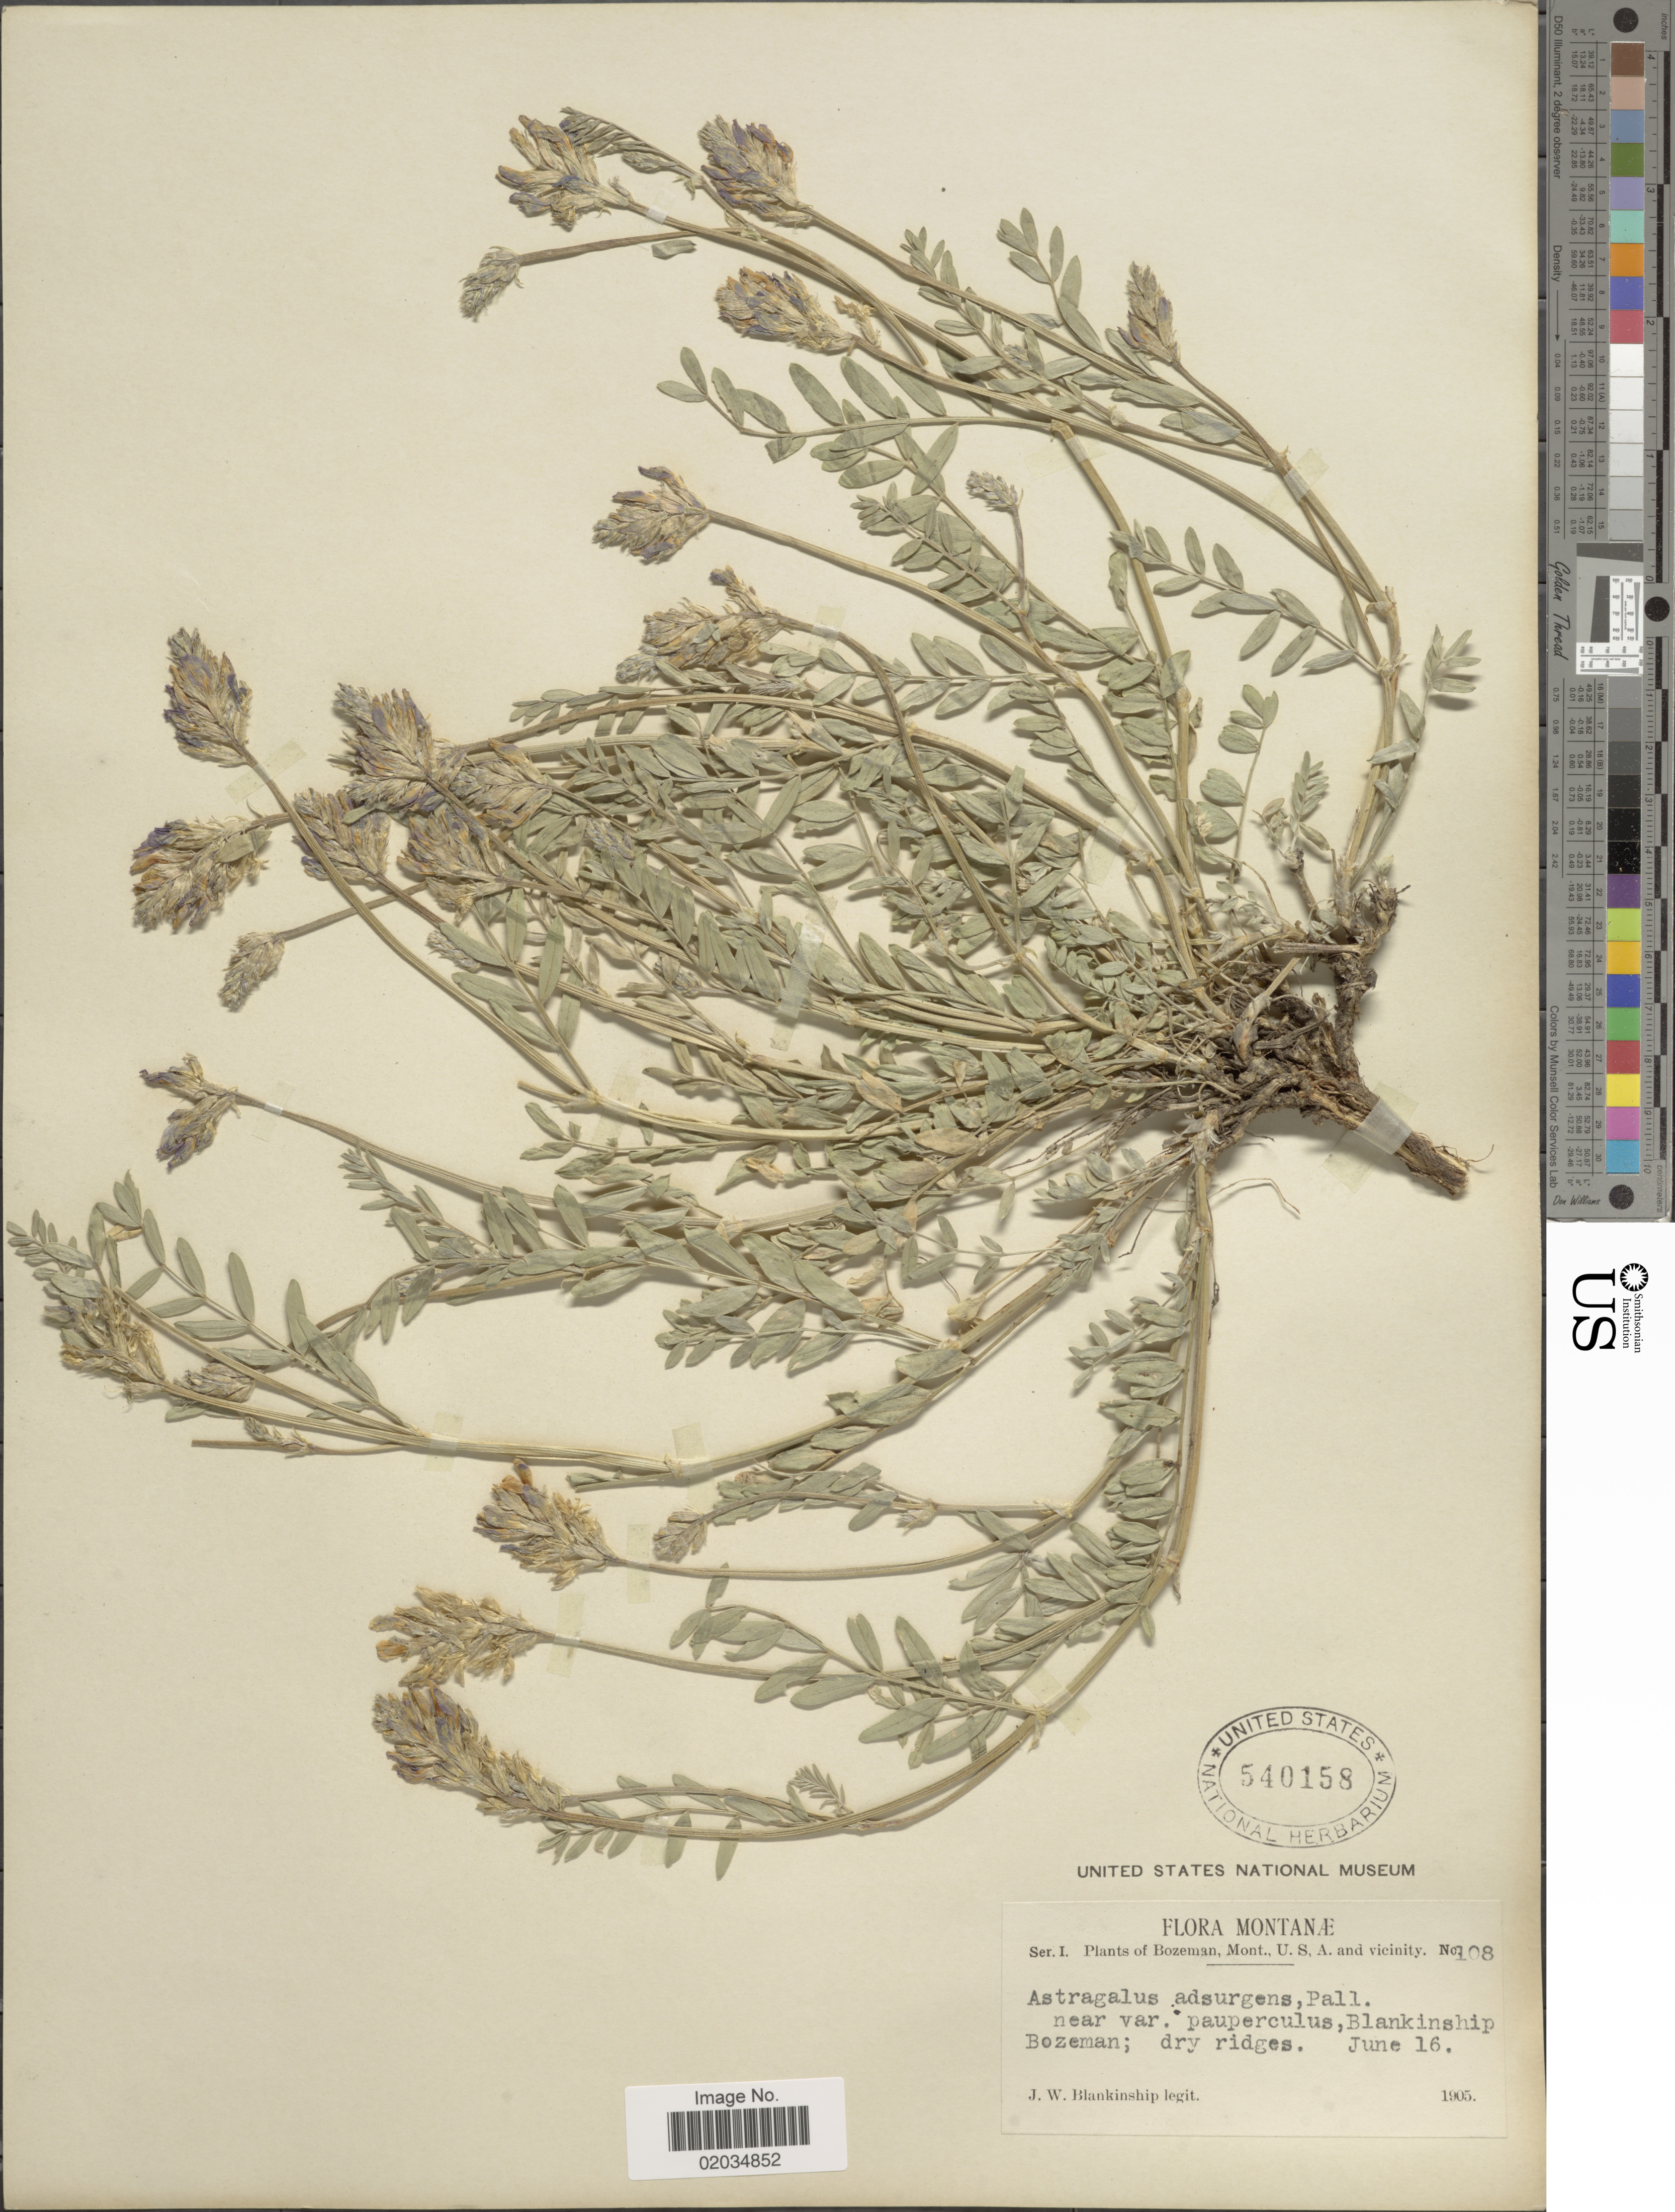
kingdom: Plantae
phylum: Tracheophyta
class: Magnoliopsida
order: Fabales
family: Fabaceae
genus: Astragalus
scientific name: Astragalus striatus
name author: Nutt.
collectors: J. W. Blankinship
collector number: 108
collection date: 1905-06-16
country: United States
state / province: Montana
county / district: Gallatin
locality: Bozeman.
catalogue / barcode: US 540158